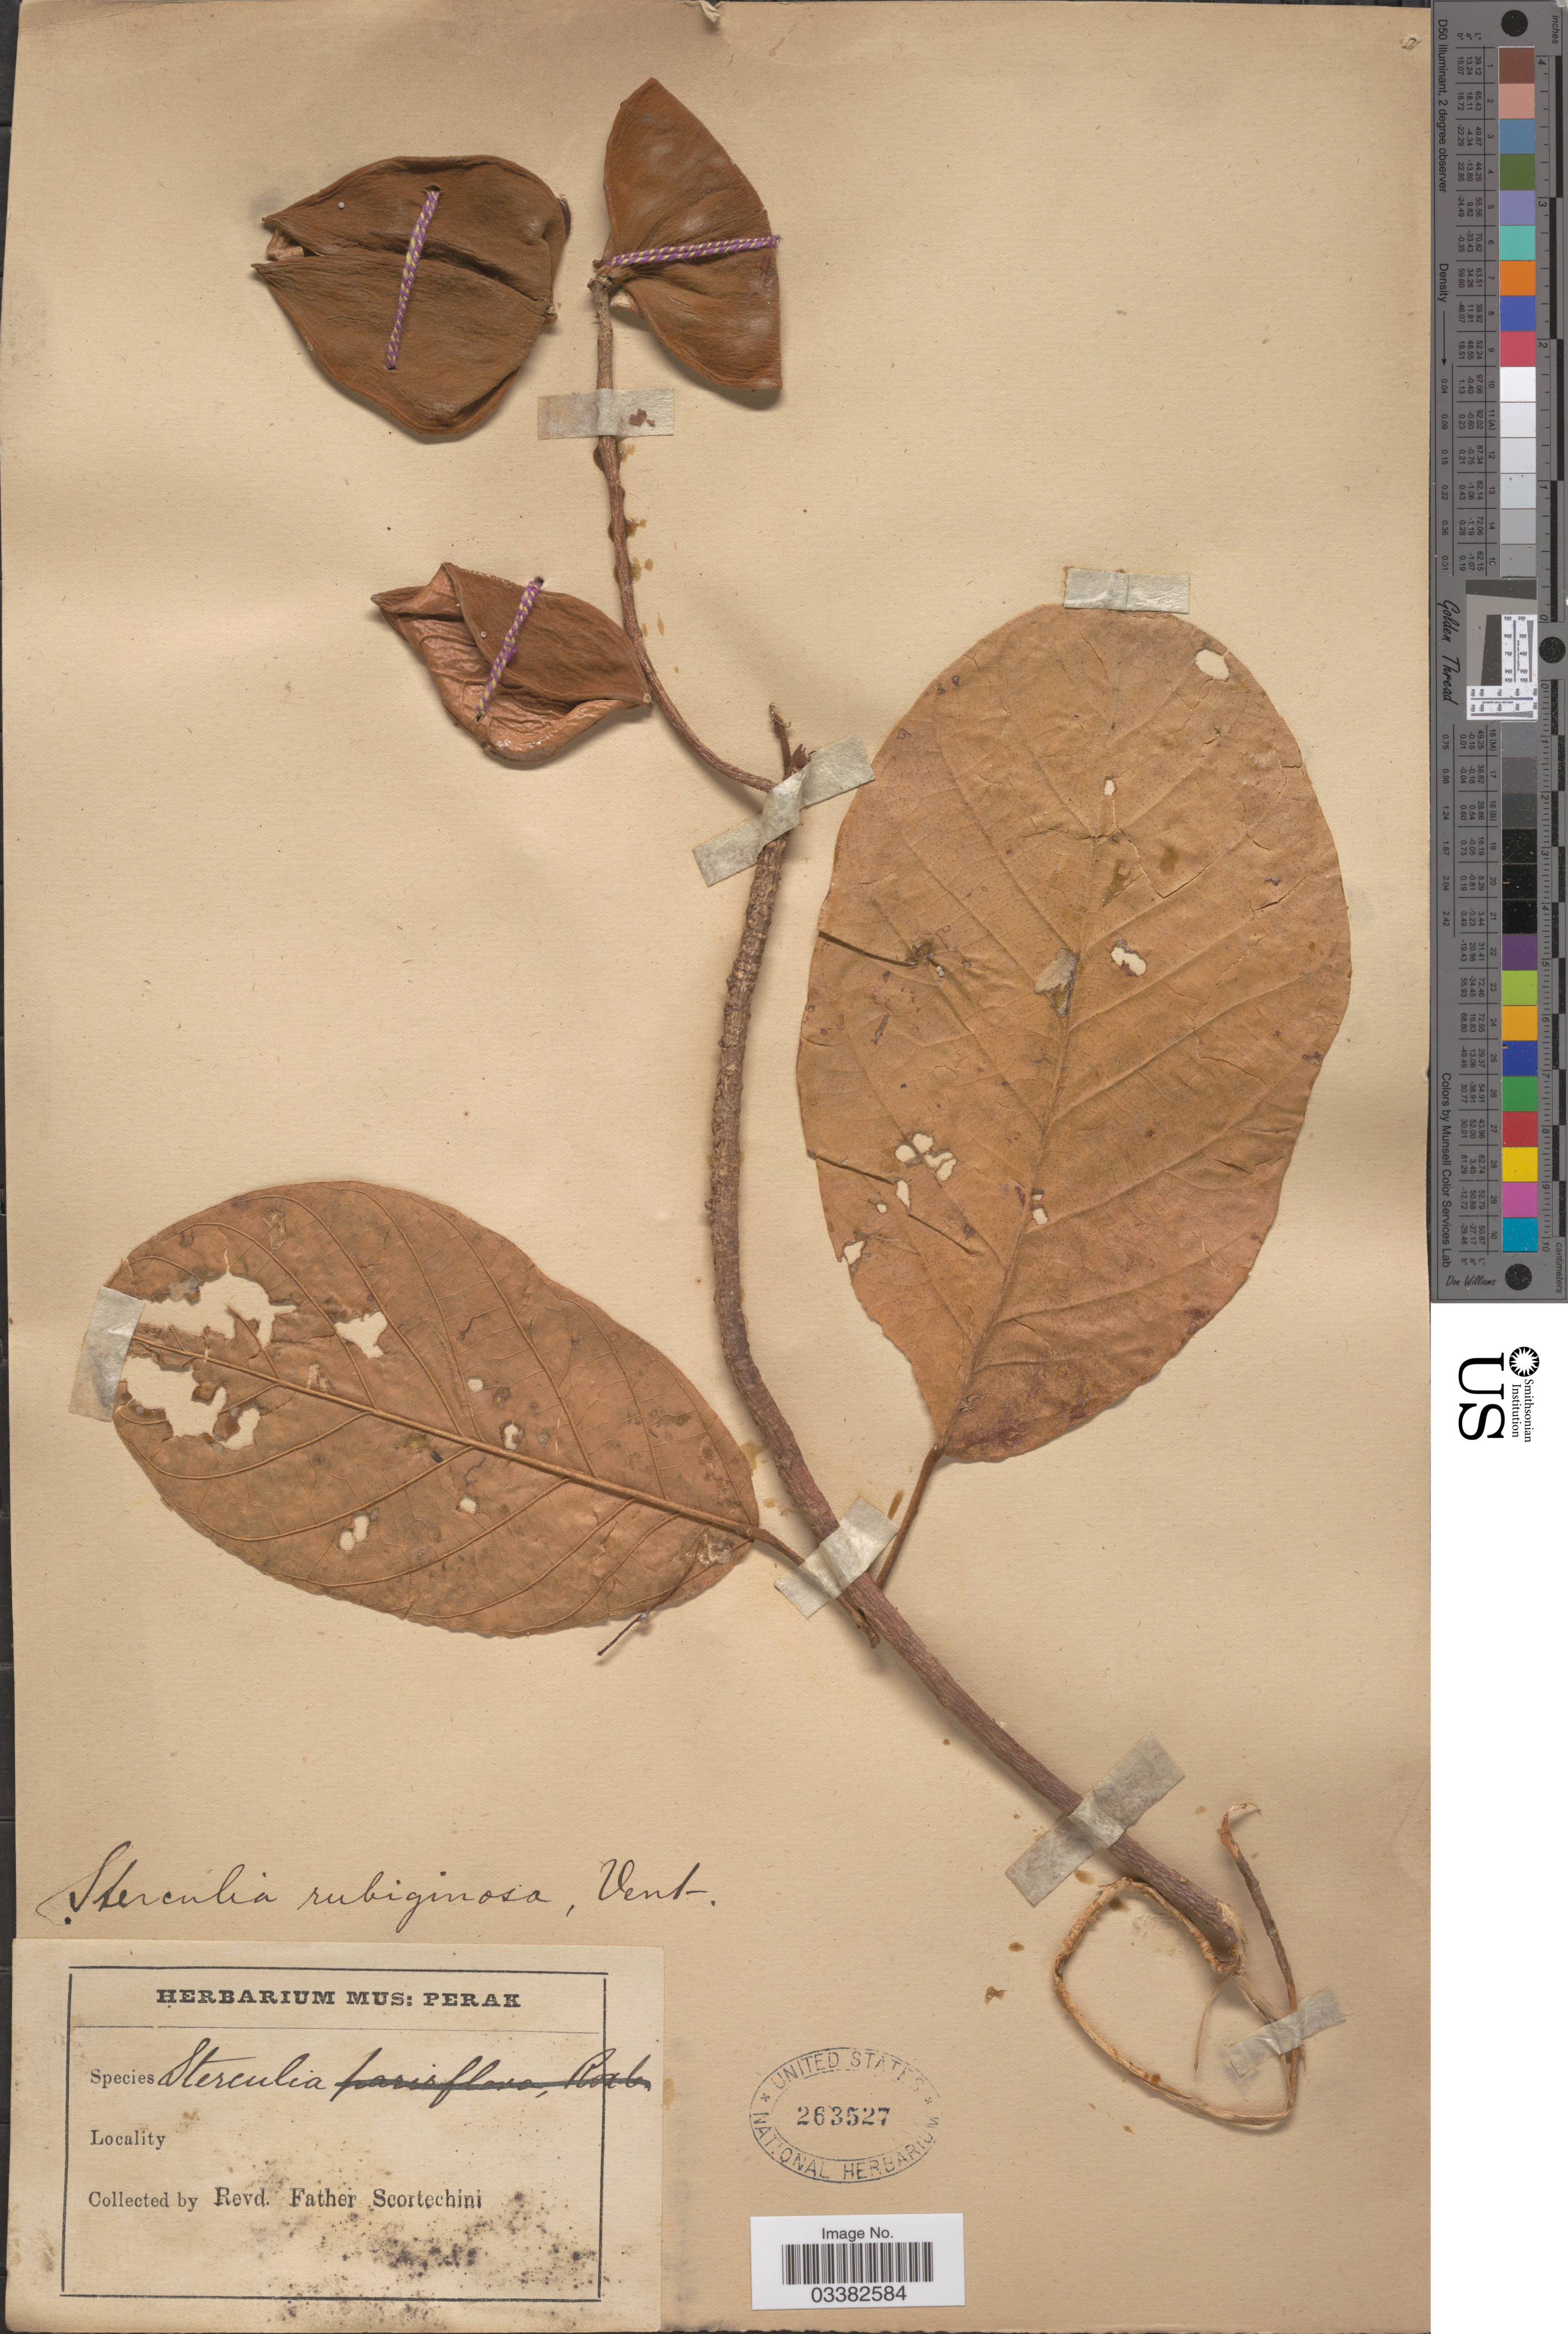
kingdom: Plantae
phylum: Tracheophyta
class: Magnoliopsida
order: Malvales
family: Malvaceae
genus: Sterculia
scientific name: Sterculia rubiginosa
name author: Vent.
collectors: Fr. Scortechini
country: Malaysia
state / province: Perak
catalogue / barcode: US 263527